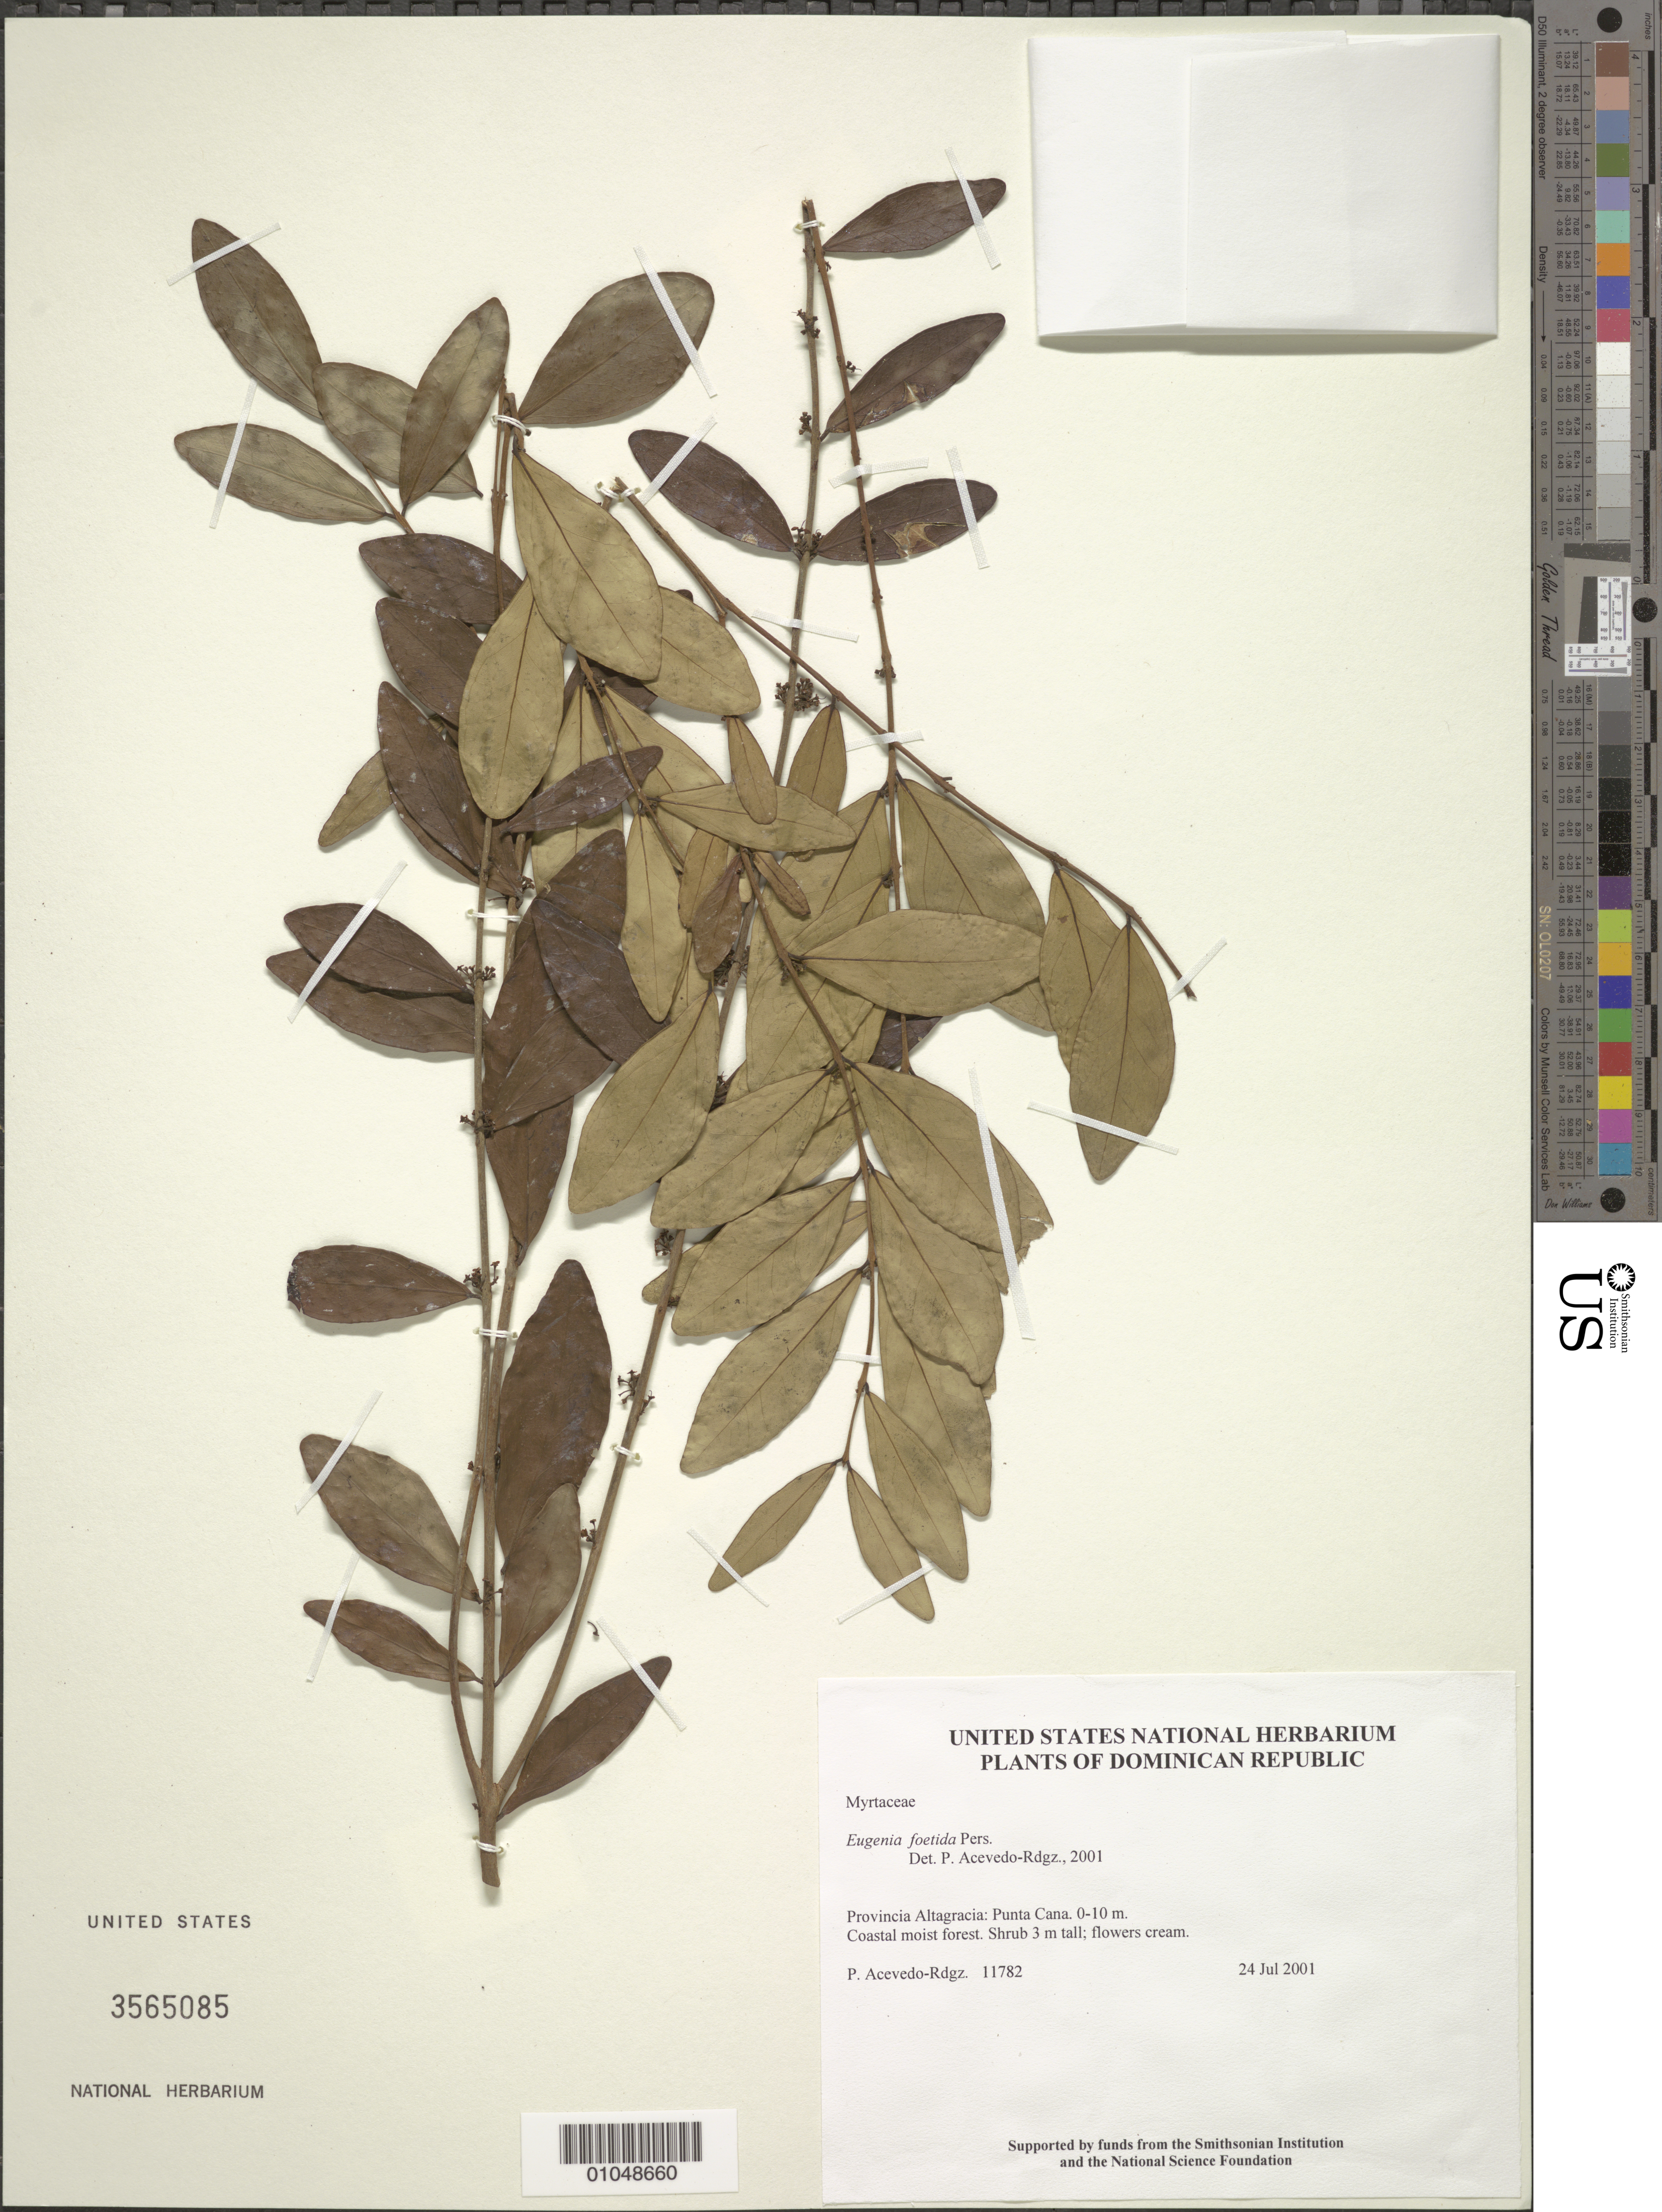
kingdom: Plantae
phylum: Tracheophyta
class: Magnoliopsida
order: Myrtales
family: Myrtaceae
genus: Eugenia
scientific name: Eugenia foetida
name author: Pers.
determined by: Acevedo-Rodríguez, P., (BOT), Smithsonian Institution - National Museum of Natural History (UNITED STATES)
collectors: P. Acevedo-Rodr.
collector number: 11782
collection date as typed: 24 Jul 2001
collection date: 2001-07-24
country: Dominican Republic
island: Hispaniola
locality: Provincia Altagracia: Punta Cana.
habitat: Coastal moist forest.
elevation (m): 0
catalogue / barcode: US 3565085